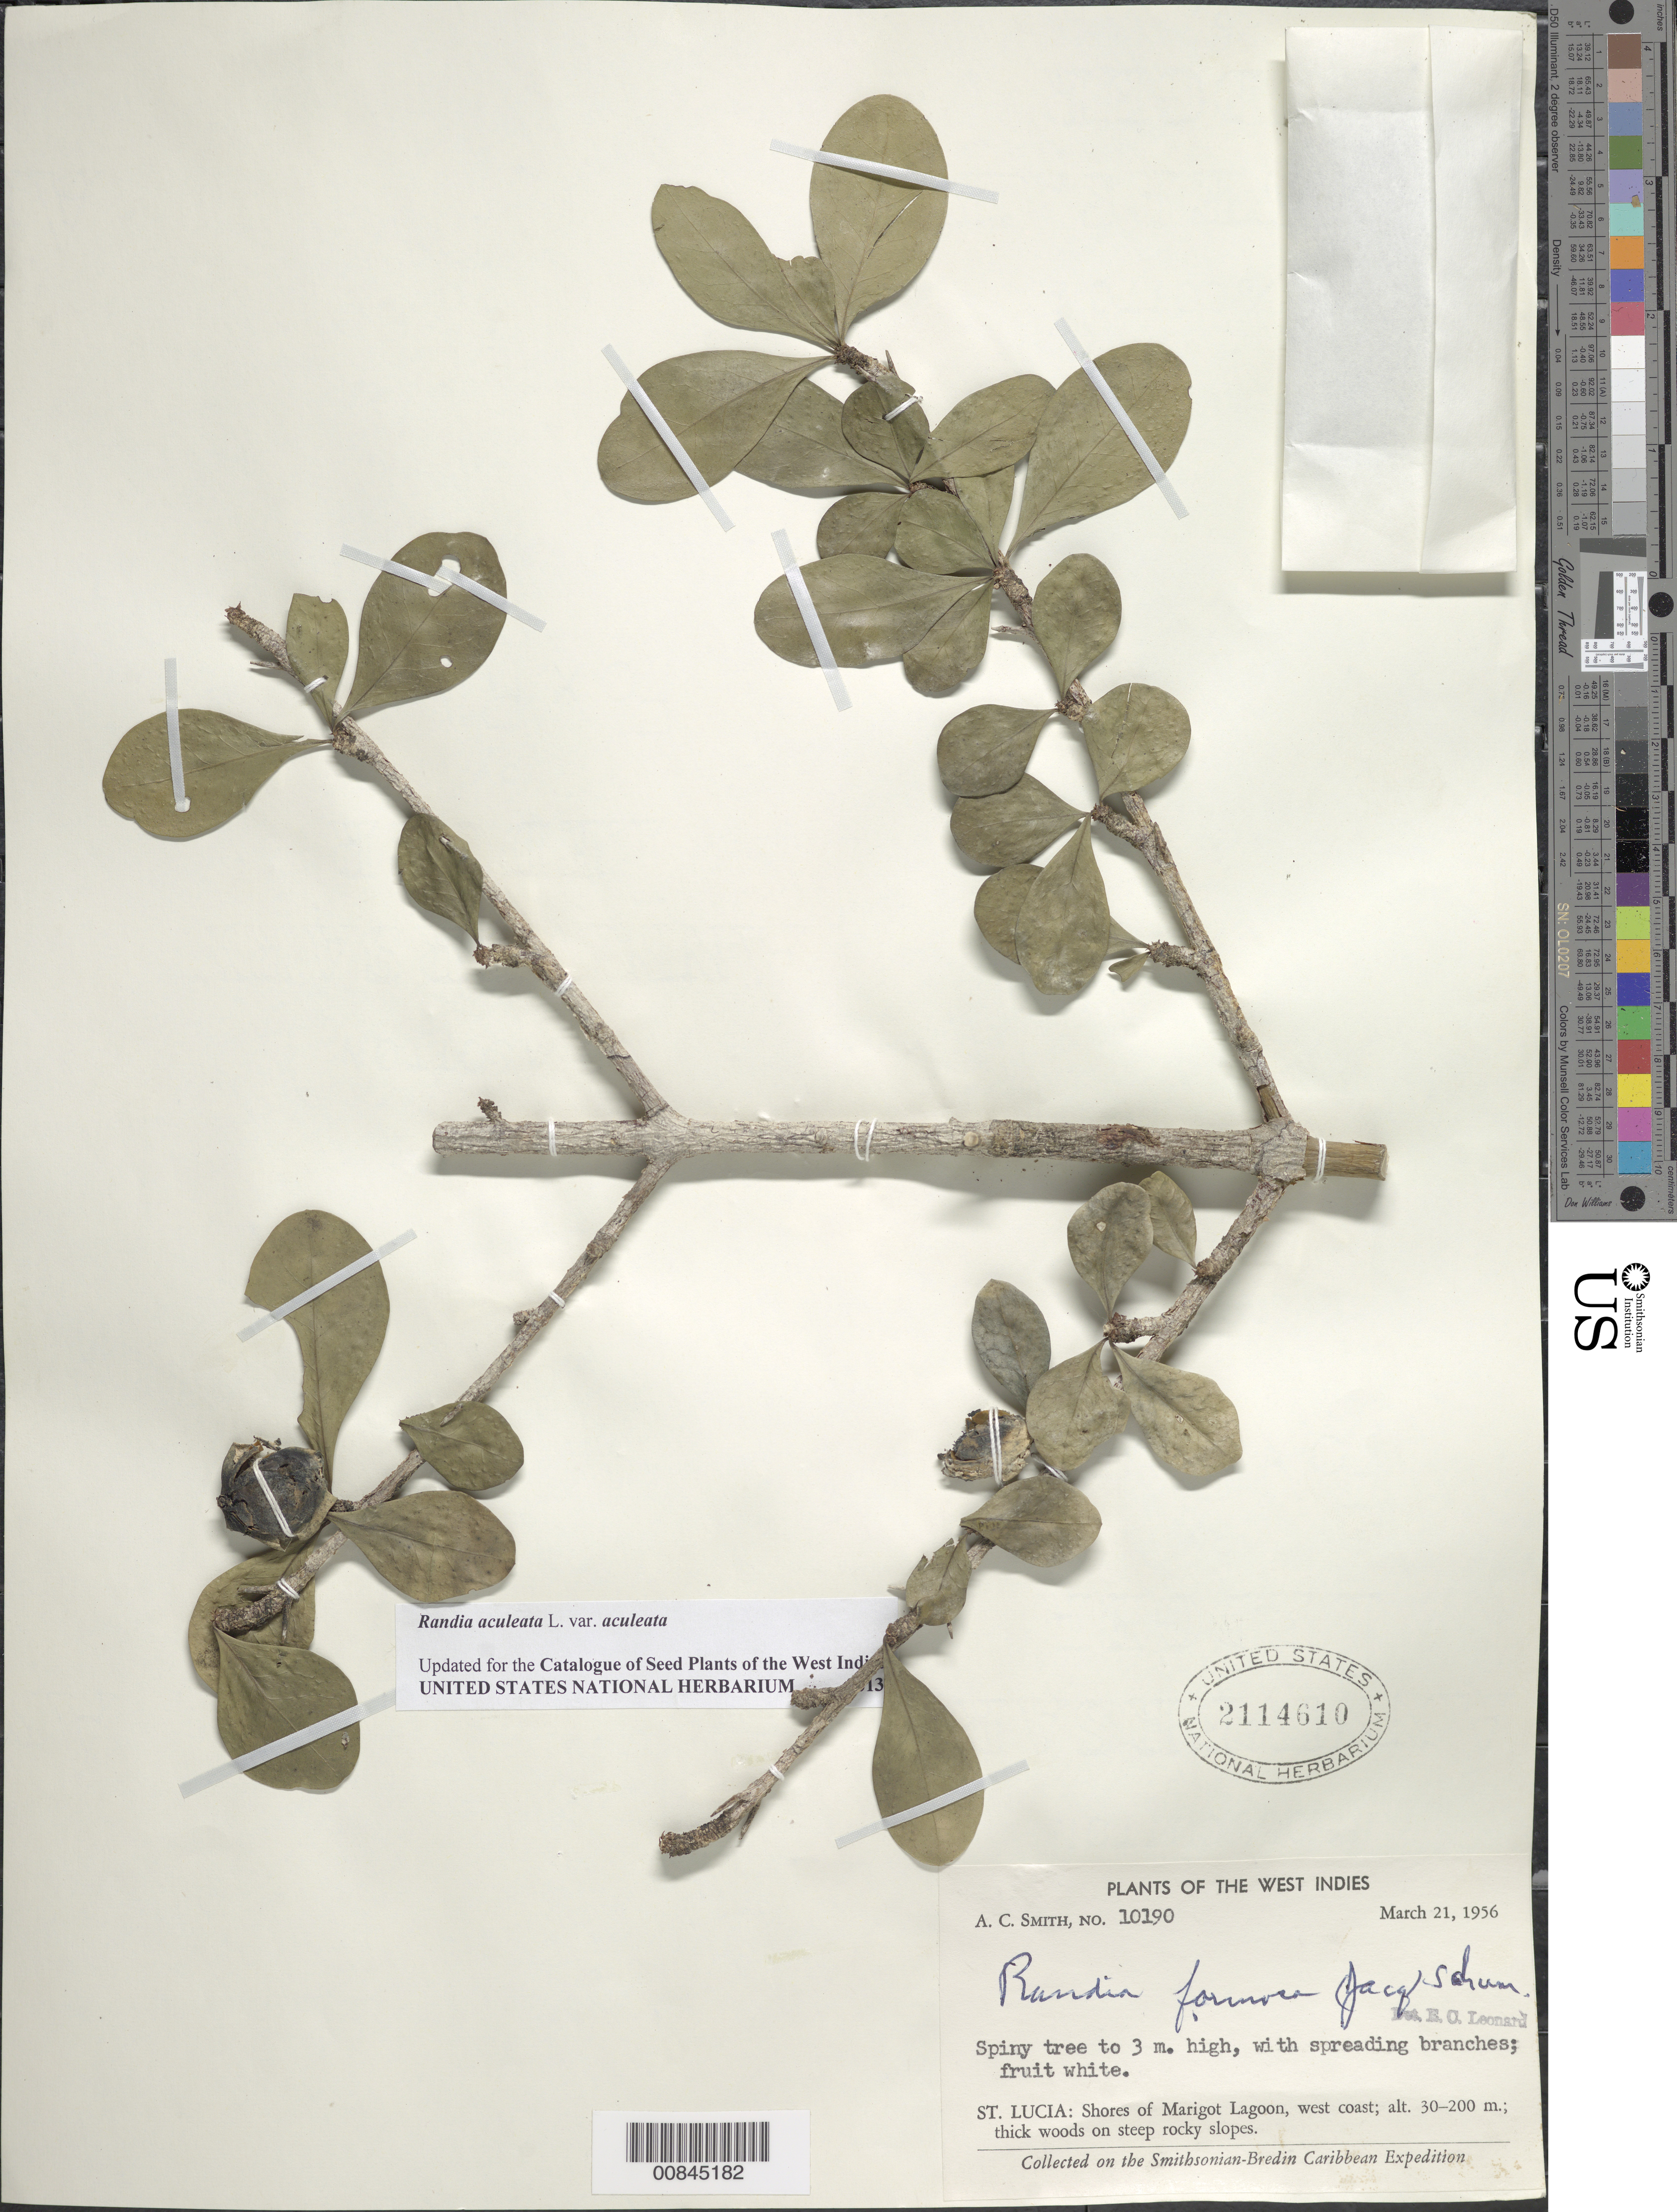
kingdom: Plantae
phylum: Tracheophyta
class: Magnoliopsida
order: Gentianales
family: Rubiaceae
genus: Randia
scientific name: Randia aculeata var. aculeata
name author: L.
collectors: A. C. Smith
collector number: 10190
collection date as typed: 21 Mar 1956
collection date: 1956-03-21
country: St. Lucia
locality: Shores of Marigot Lagoon, west coast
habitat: Shores of lagoon. Thick woods on steep rocky slopes.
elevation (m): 30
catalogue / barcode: US 2114610